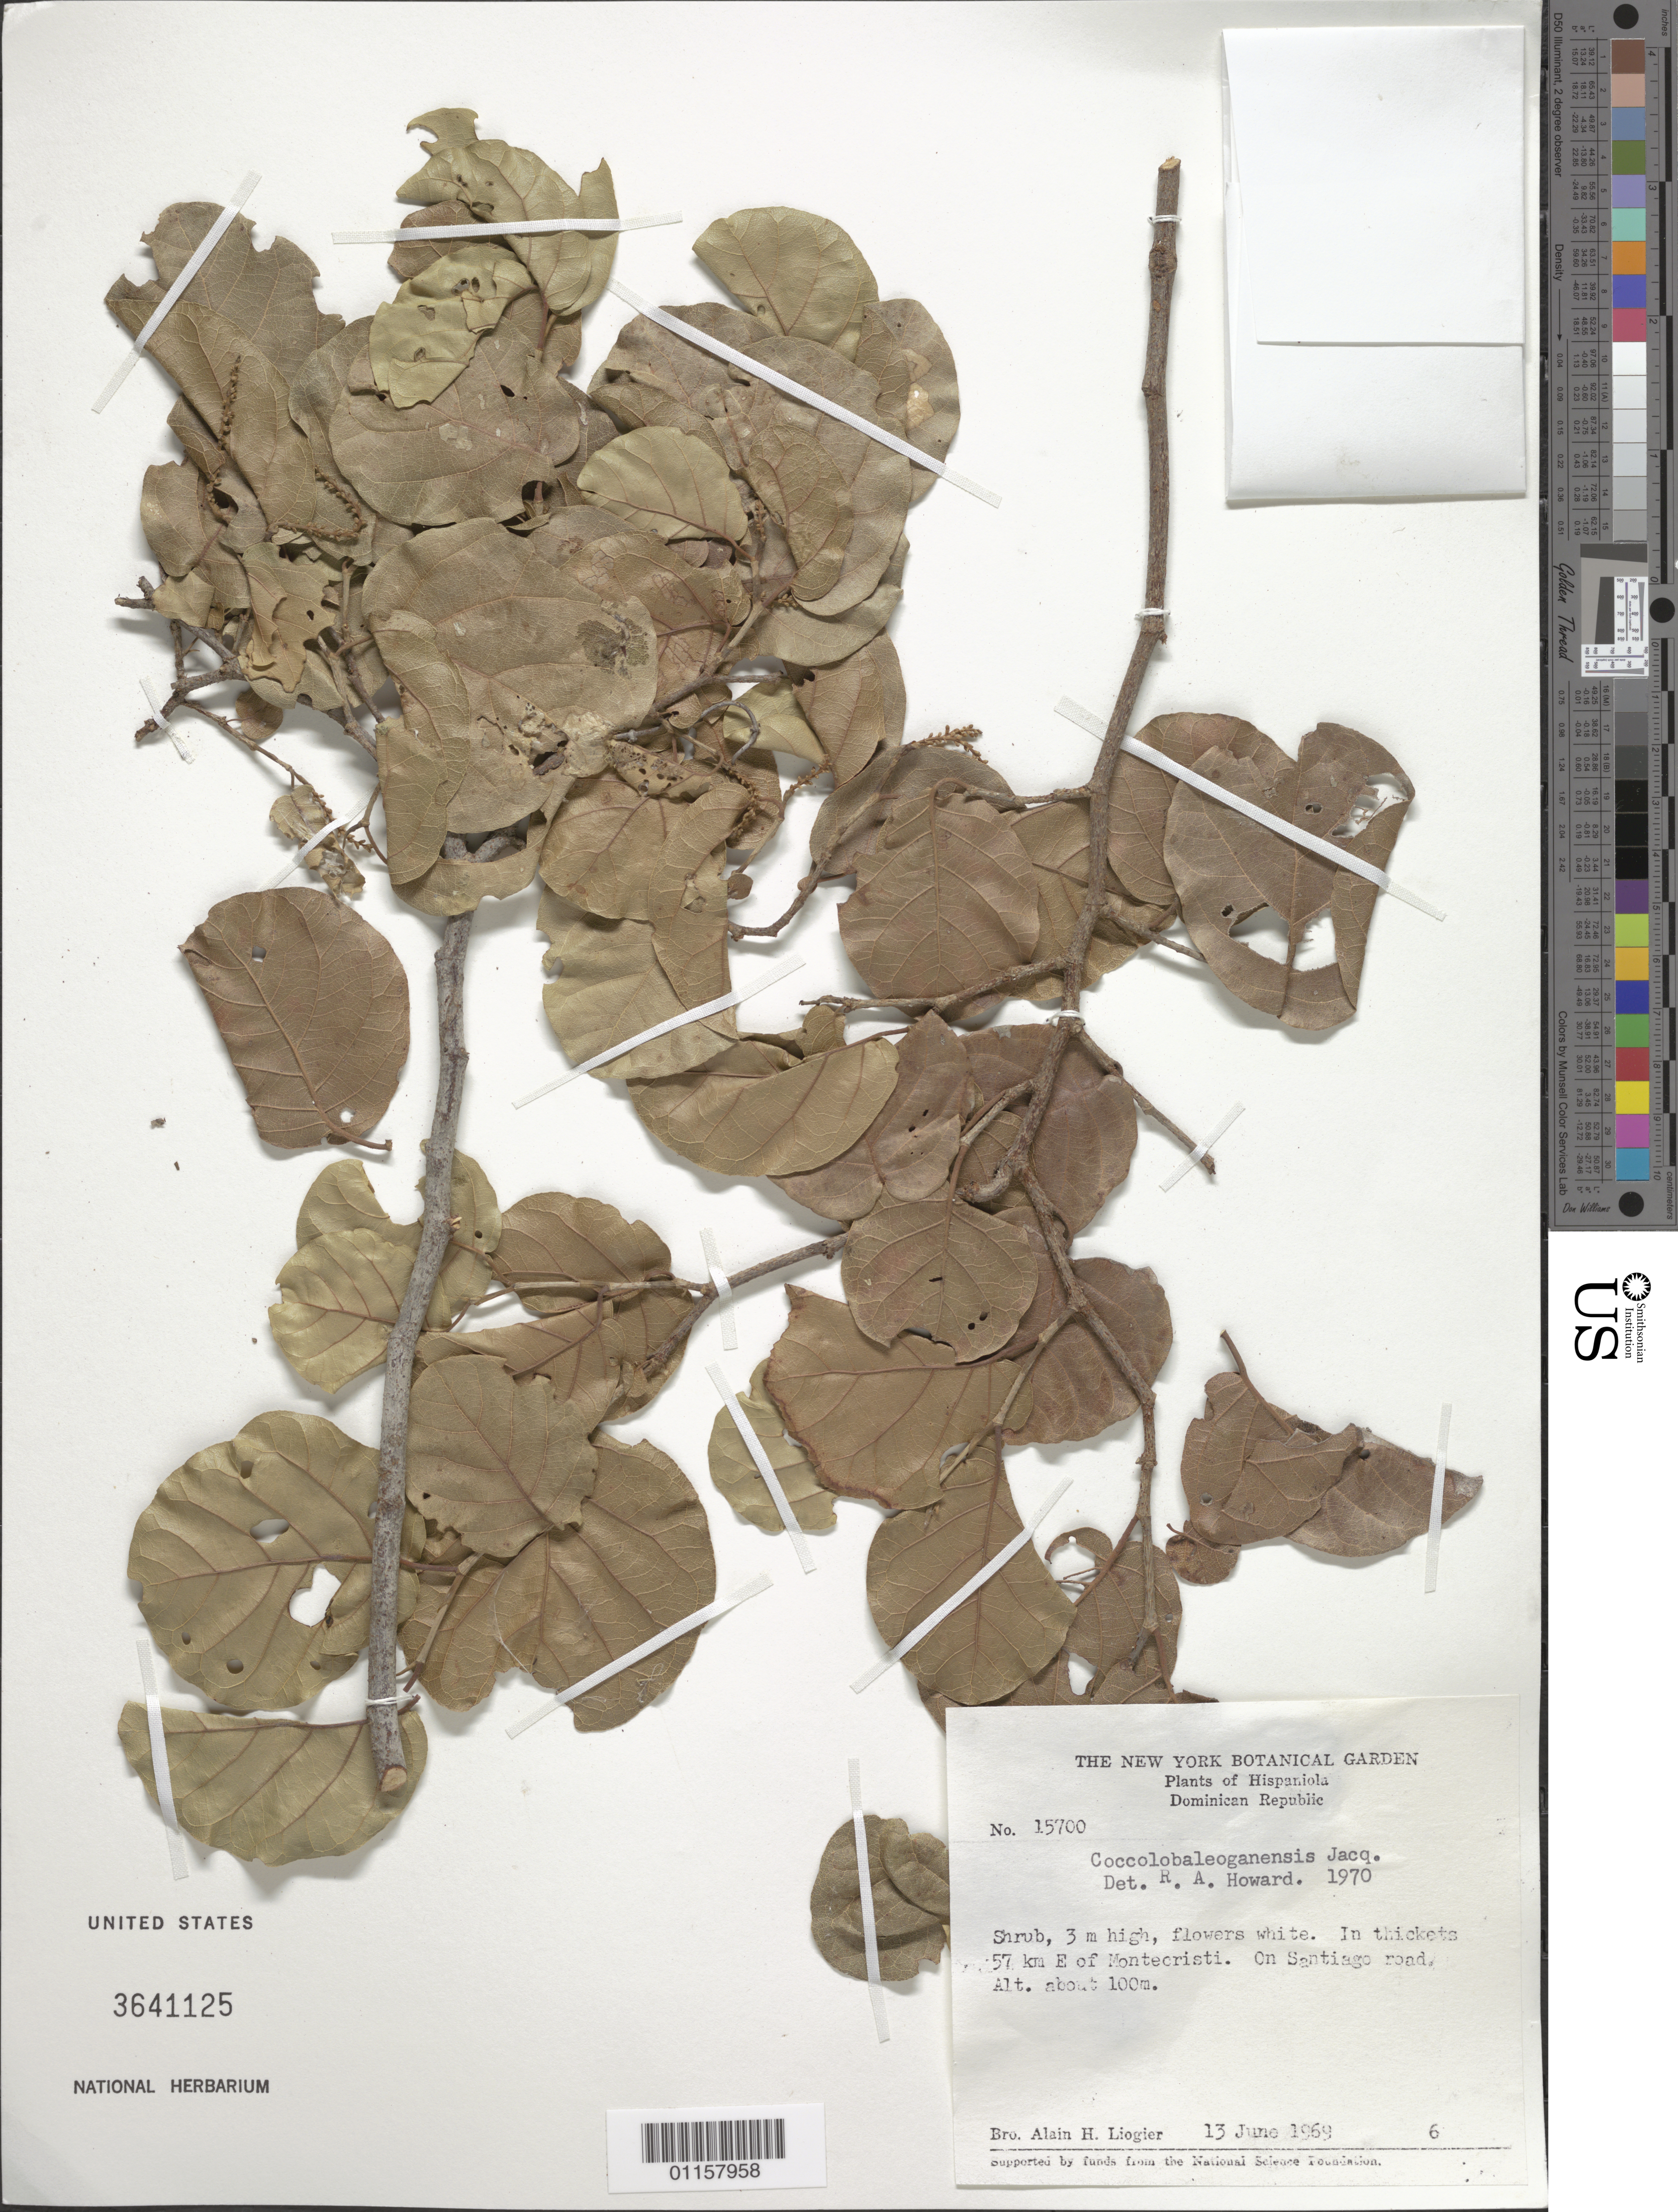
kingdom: Plantae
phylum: Tracheophyta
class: Magnoliopsida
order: Caryophyllales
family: Polygonaceae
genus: Coccoloba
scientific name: Coccoloba leoganensis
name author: Jacq.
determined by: Howard, R. A.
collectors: A. H. Liogier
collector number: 15700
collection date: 1969-06-13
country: Dominican Republic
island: Hispaniola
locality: Santiago Road, 57 km E of Montecristi.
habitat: In thickets.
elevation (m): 100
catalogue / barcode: US 3641125